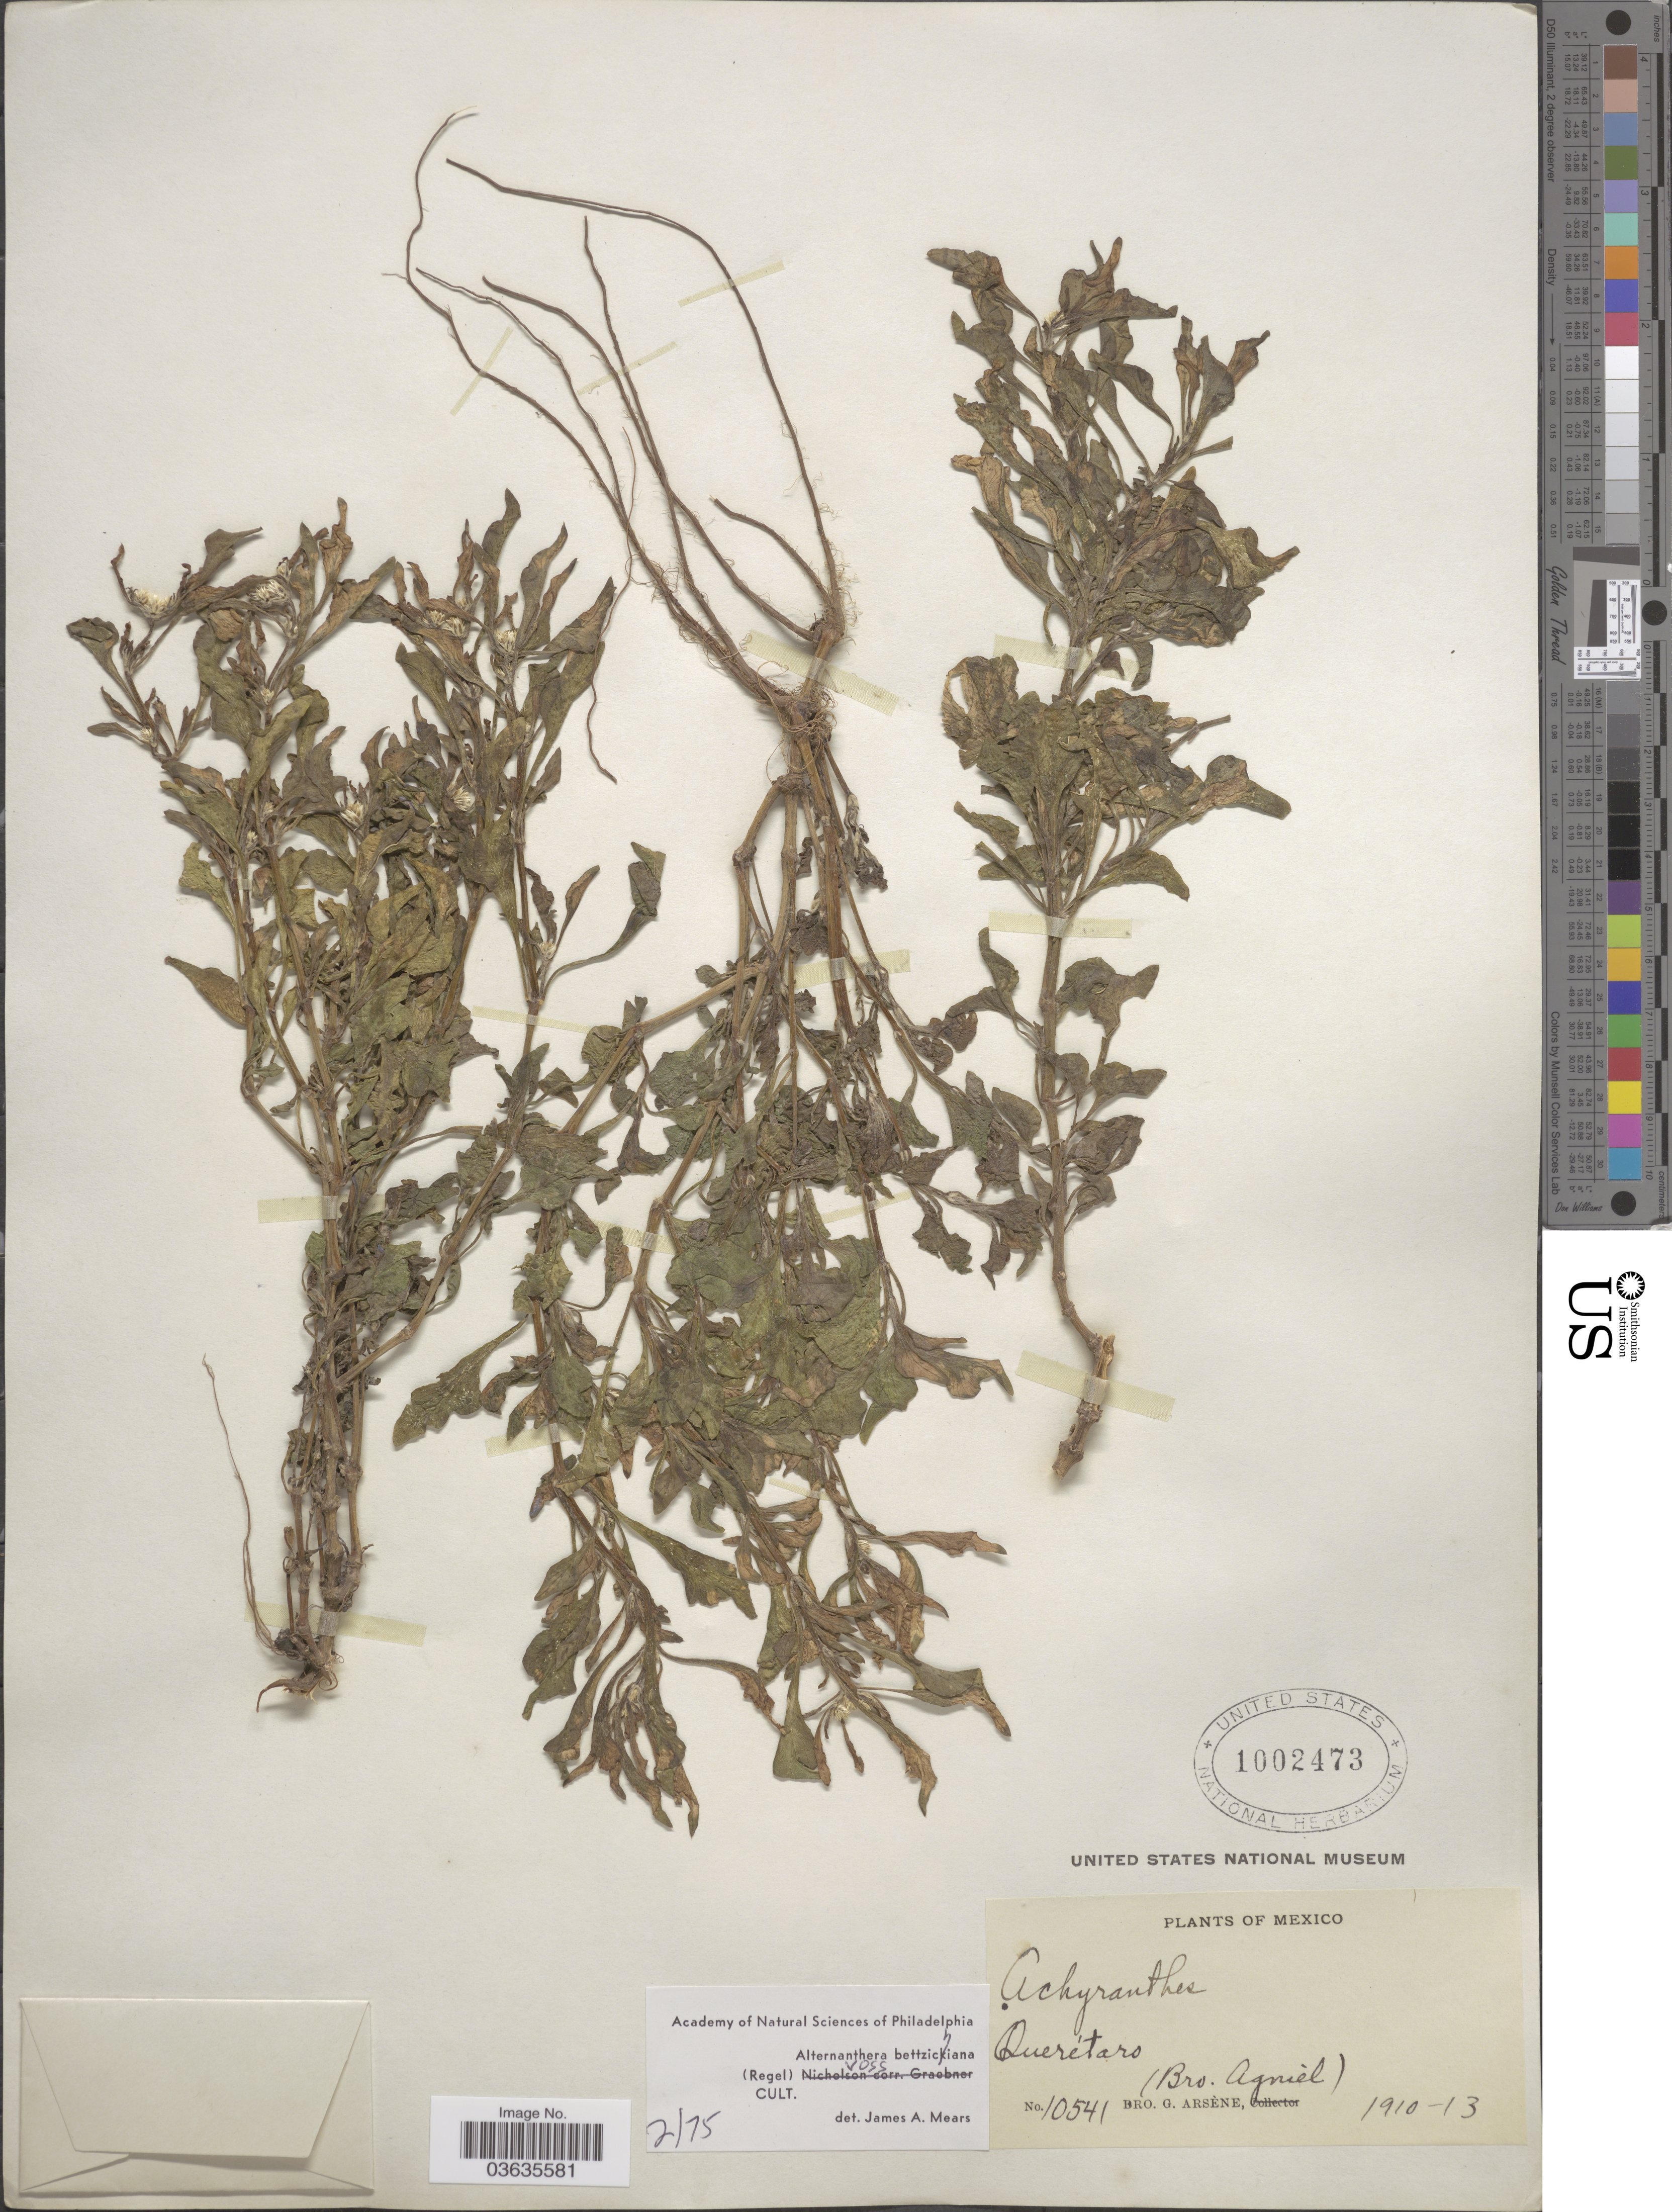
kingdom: Plantae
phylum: Tracheophyta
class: Magnoliopsida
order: Caryophyllales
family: Amaranthaceae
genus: Alternanthera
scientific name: Alternanthera bettzickiana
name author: (Regel) G. Nicholson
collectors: Bro. Agniel & Bro. G. Arsène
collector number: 10541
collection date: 1910/1913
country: Mexico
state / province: Querétaro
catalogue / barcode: US 1002473